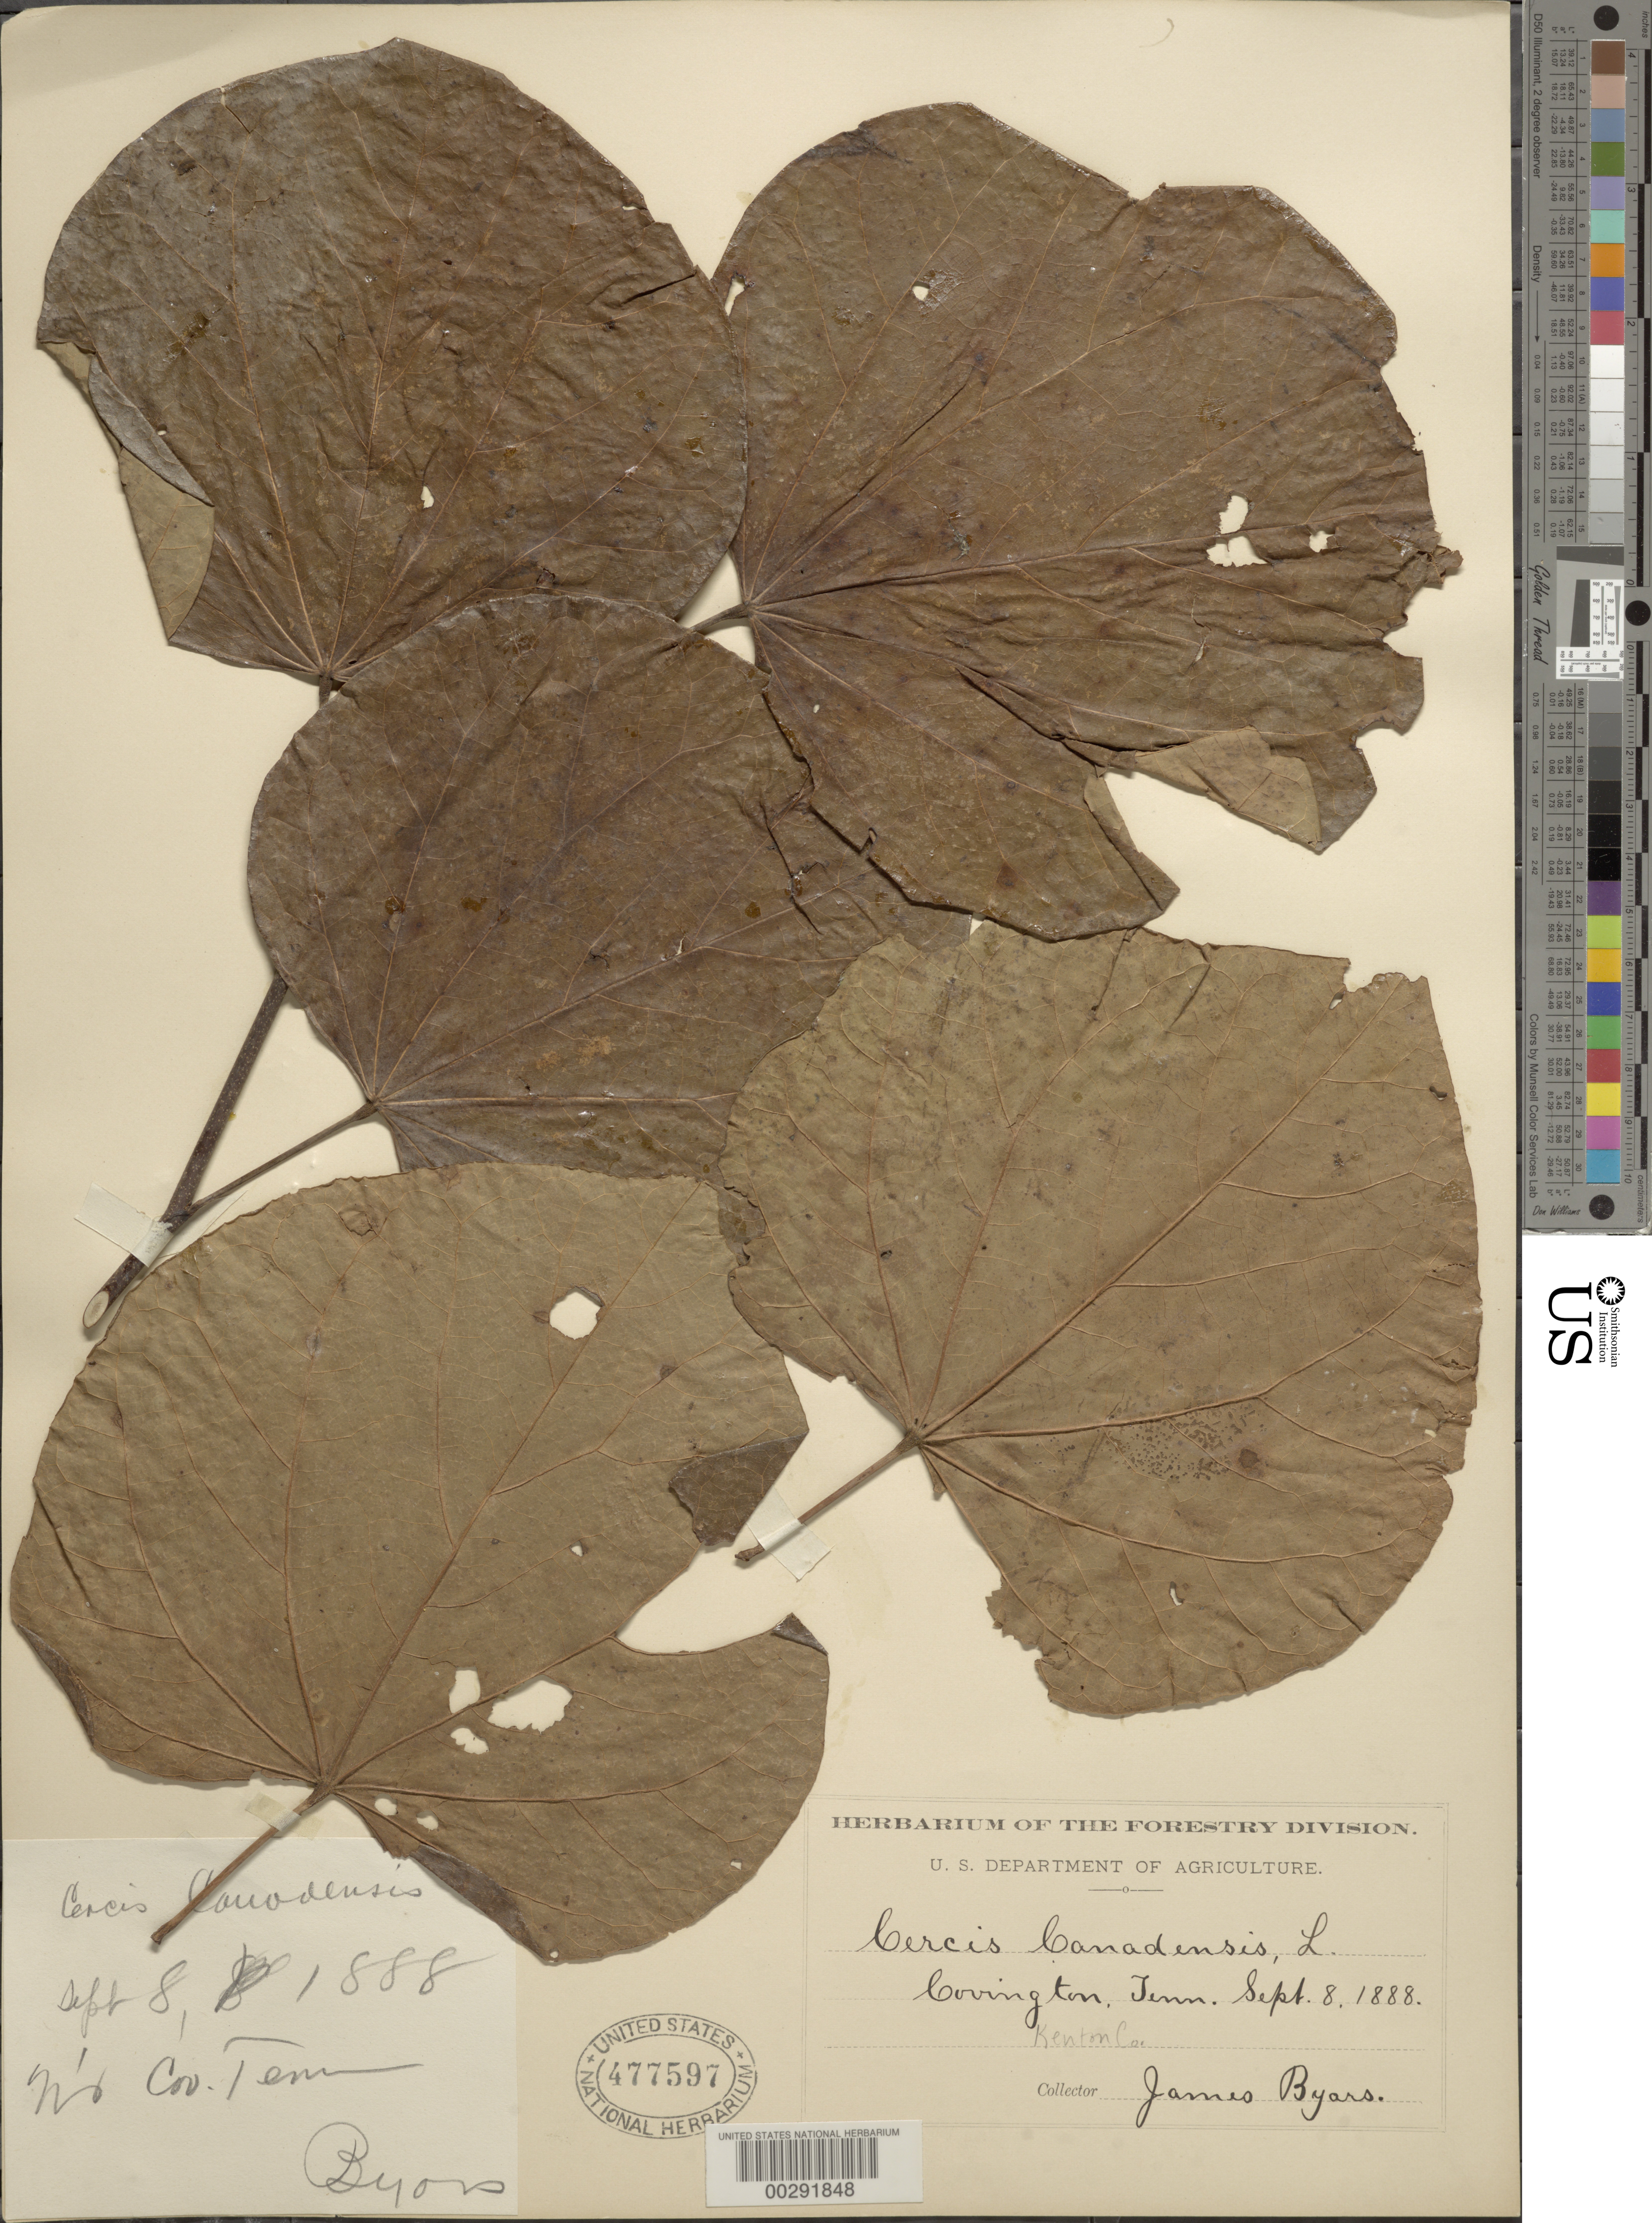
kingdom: Plantae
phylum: Tracheophyta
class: Magnoliopsida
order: Fabales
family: Fabaceae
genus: Cercis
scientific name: Cercis canadensis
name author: L.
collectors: J. Byors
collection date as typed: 08 Sep 1888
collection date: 1888-09-08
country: United States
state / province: Kentucky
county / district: Kenton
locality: Near covington. [state orignally recorded as tennessee.]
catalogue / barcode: US 477597